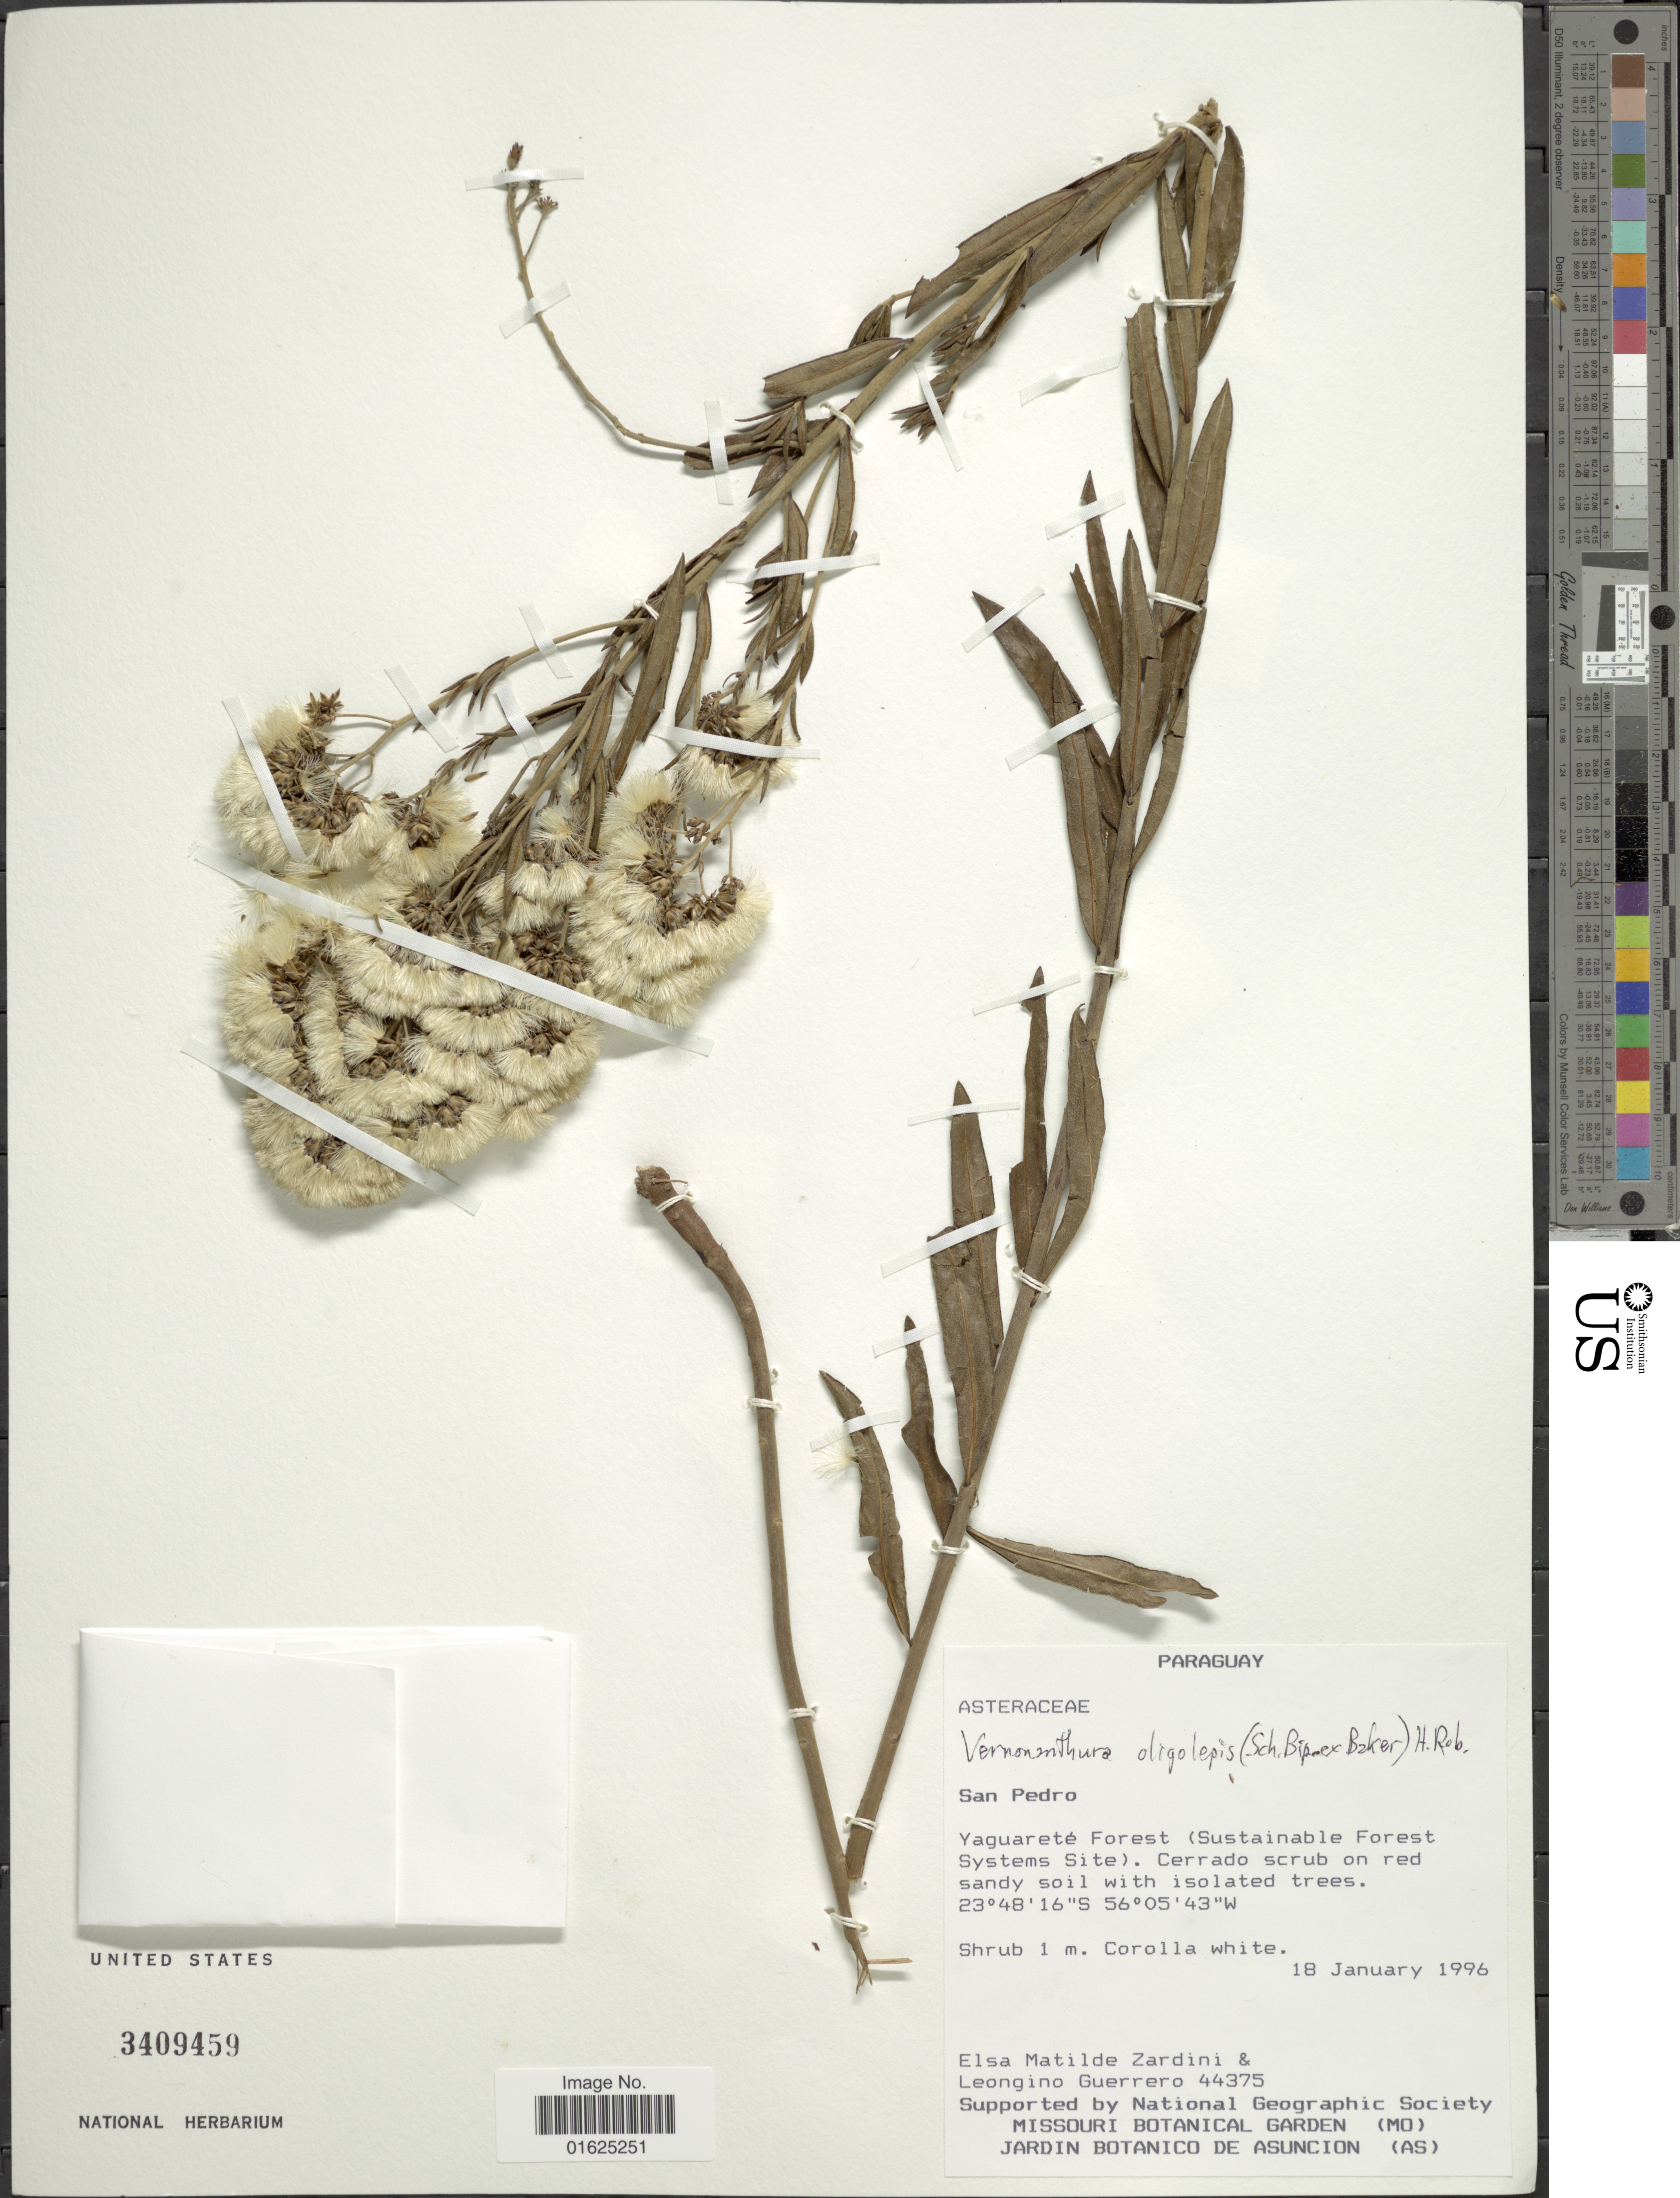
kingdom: Plantae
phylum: Tracheophyta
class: Magnoliopsida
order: Asterales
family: Asteraceae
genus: Vernonanthura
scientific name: Vernonanthura oligolepis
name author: (Sch. Bip. ex Baker) H. Rob.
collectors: E. M. Zardini & L. Guerrero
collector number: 44375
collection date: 1996-01-18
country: Paraguay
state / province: San Pedro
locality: Yaguareté Forest (Sustainable Forest Systems Site)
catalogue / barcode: US 3409459